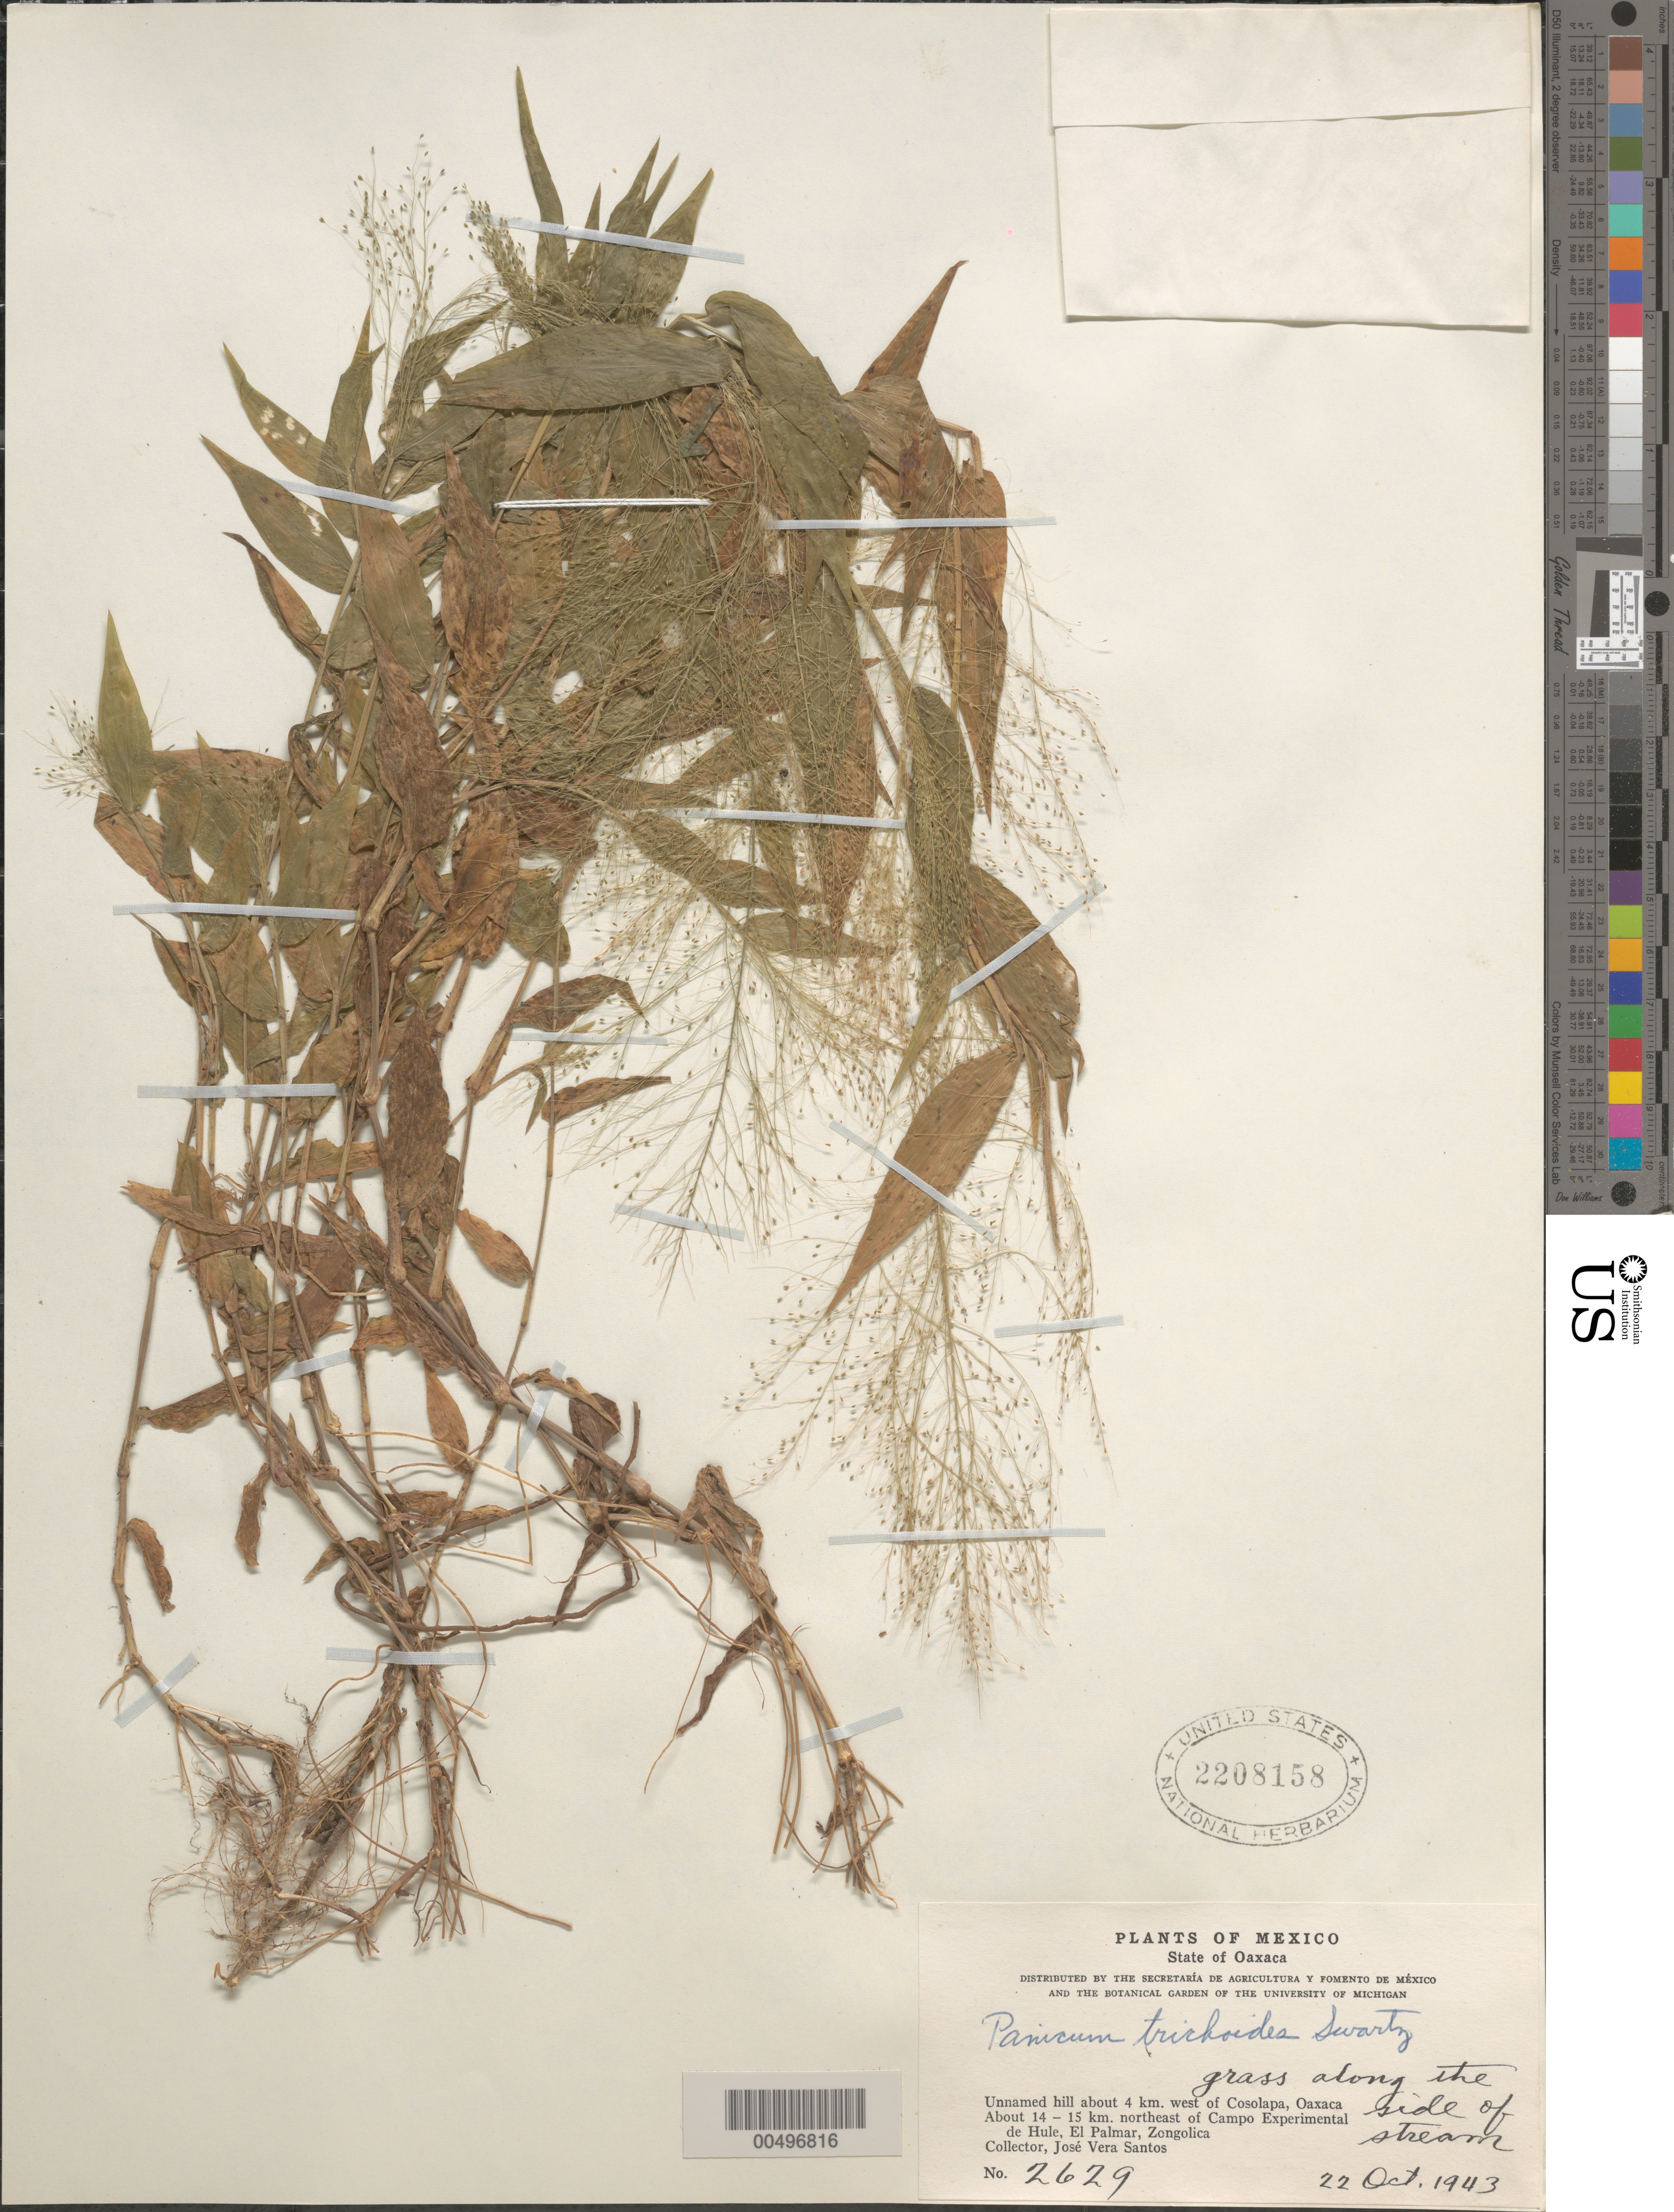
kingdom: Plantae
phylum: Tracheophyta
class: Liliopsida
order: Poales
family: Poaceae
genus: Panicum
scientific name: Panicum trichoides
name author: Sw.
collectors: J. V. Santos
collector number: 2629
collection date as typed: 22 Oct 1943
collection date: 1943-10-22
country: Mexico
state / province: Oaxaca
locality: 4 km W of Cosolapa, Oaxaca, about 14-15 km NE of Campo Experimental de Hule, El Palmar, Zongolica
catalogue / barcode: US 2208158